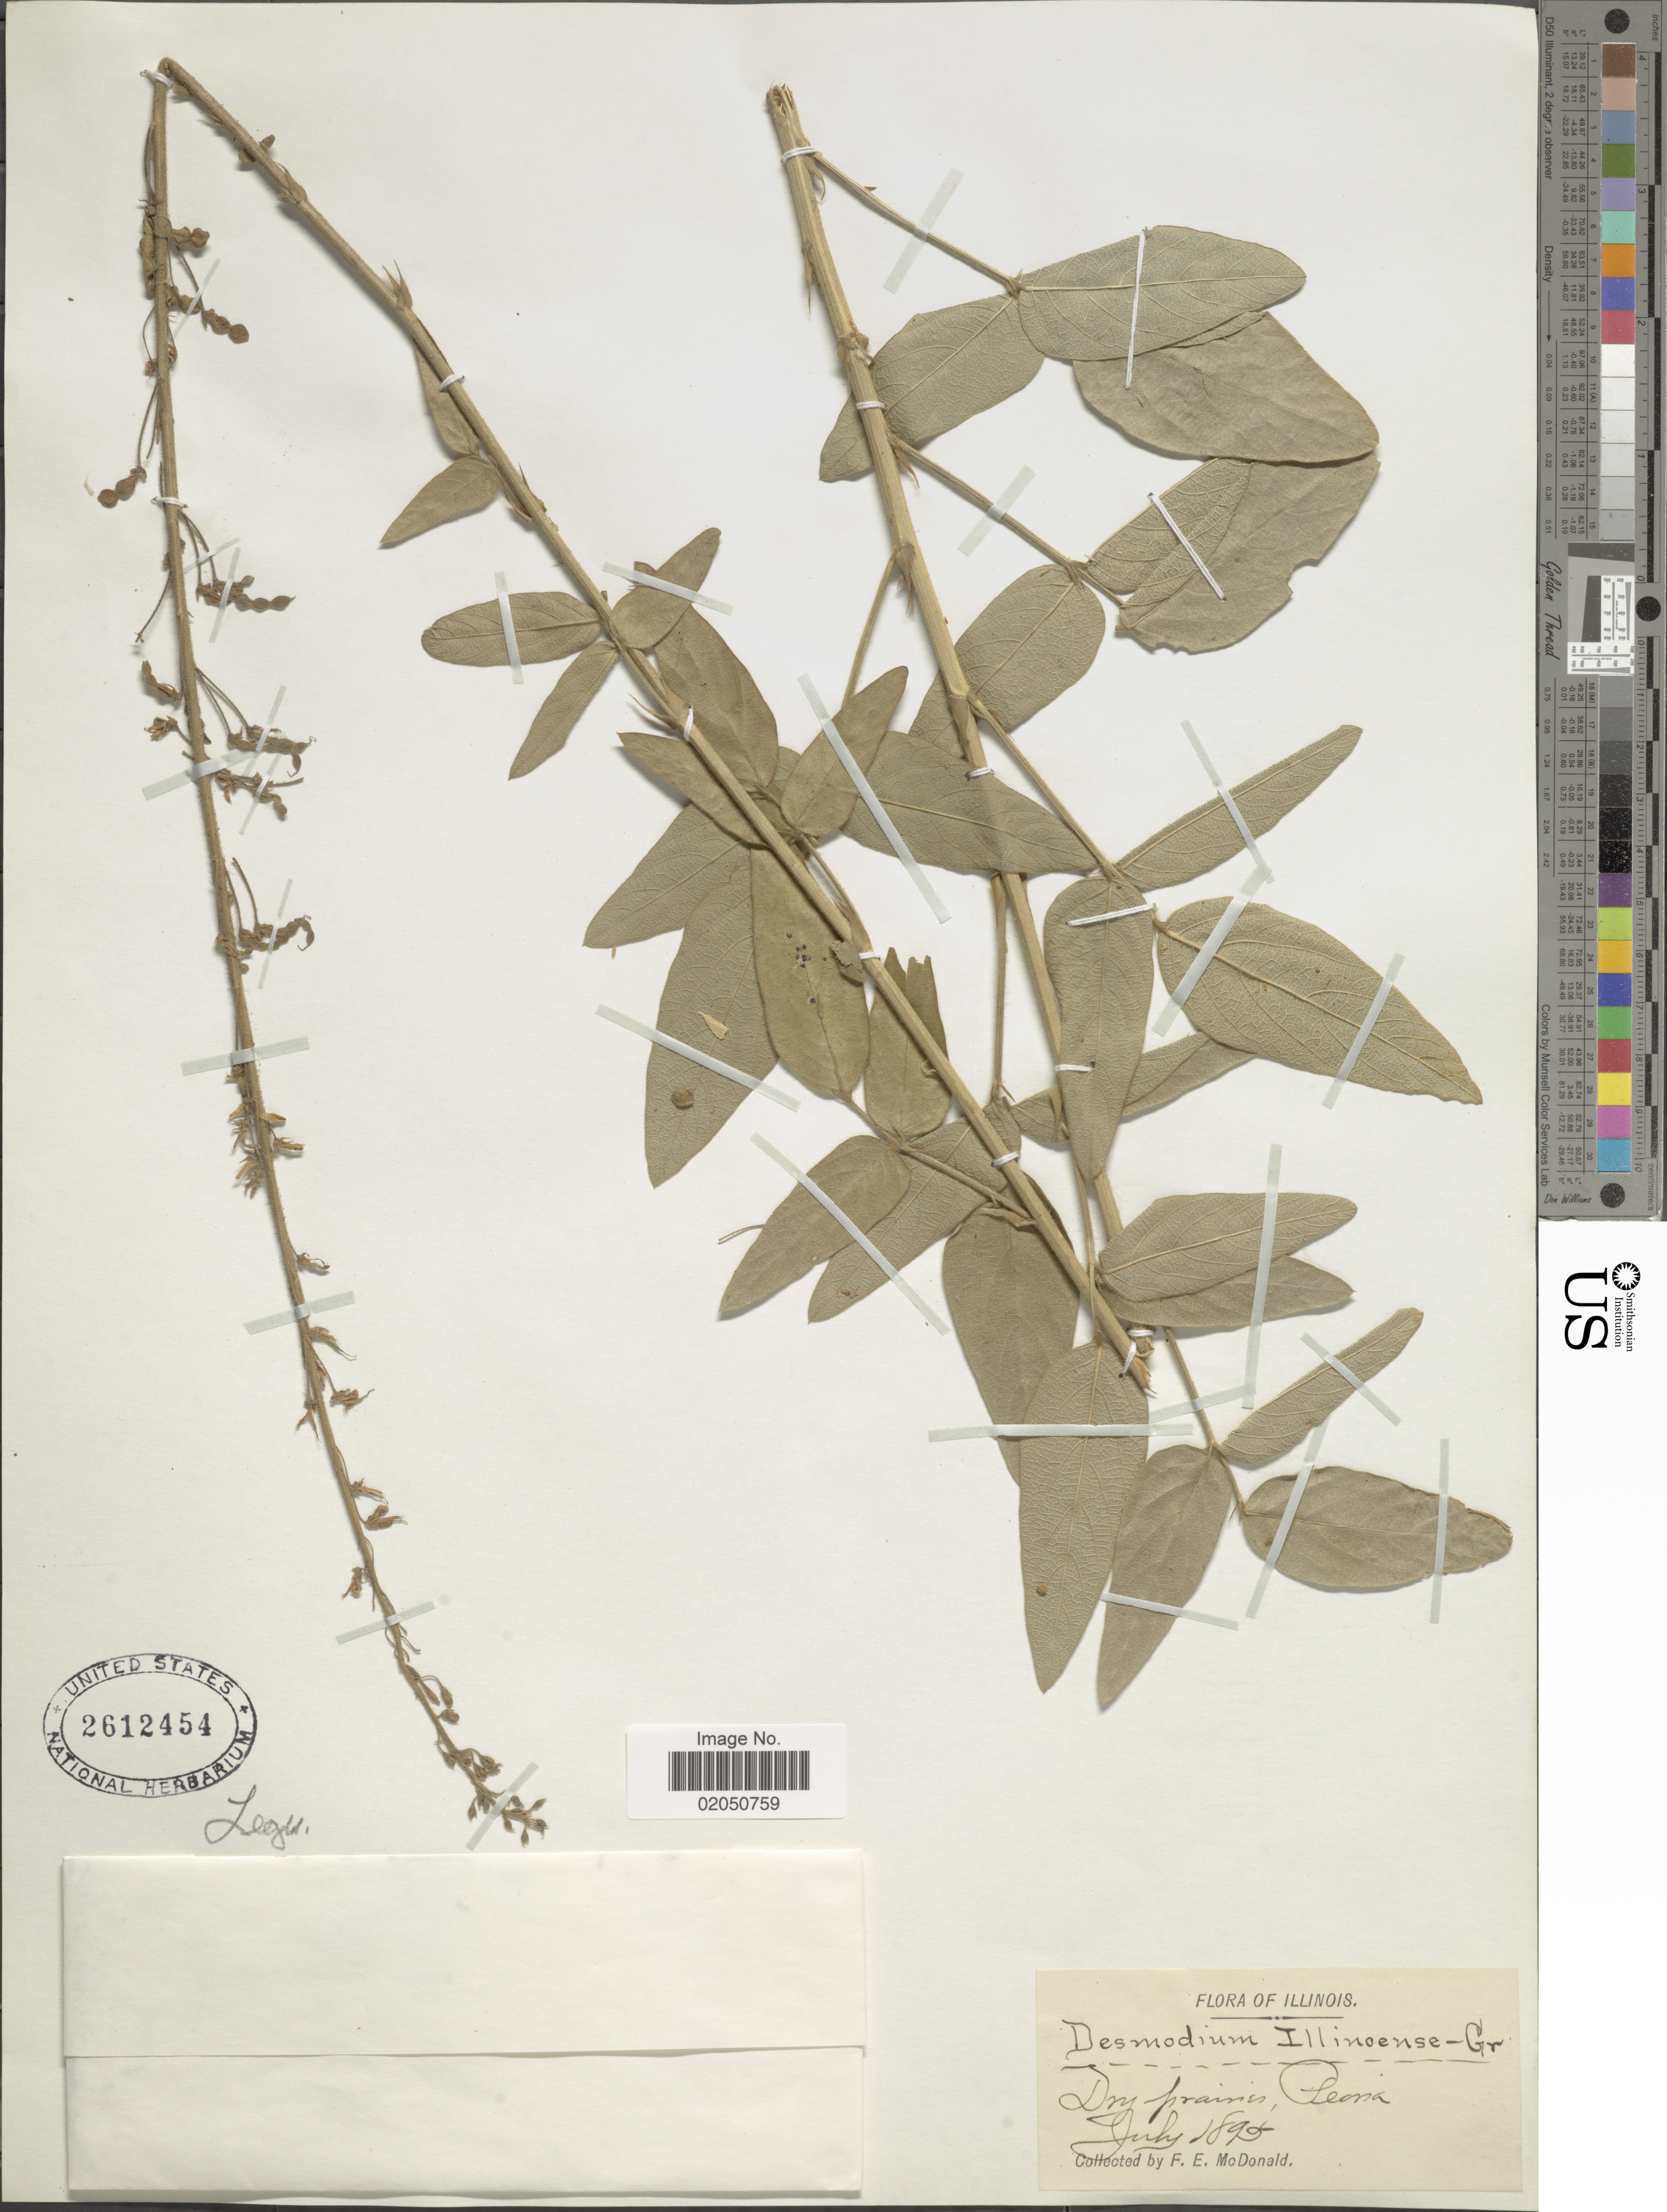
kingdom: Plantae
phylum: Tracheophyta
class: Magnoliopsida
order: Fabales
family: Fabaceae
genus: Desmodium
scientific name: Desmodium illinoense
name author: A. Gray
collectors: F. E. McDonald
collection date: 1895-07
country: United States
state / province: Illinois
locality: Dry prairies, Leona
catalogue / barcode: US 2612454